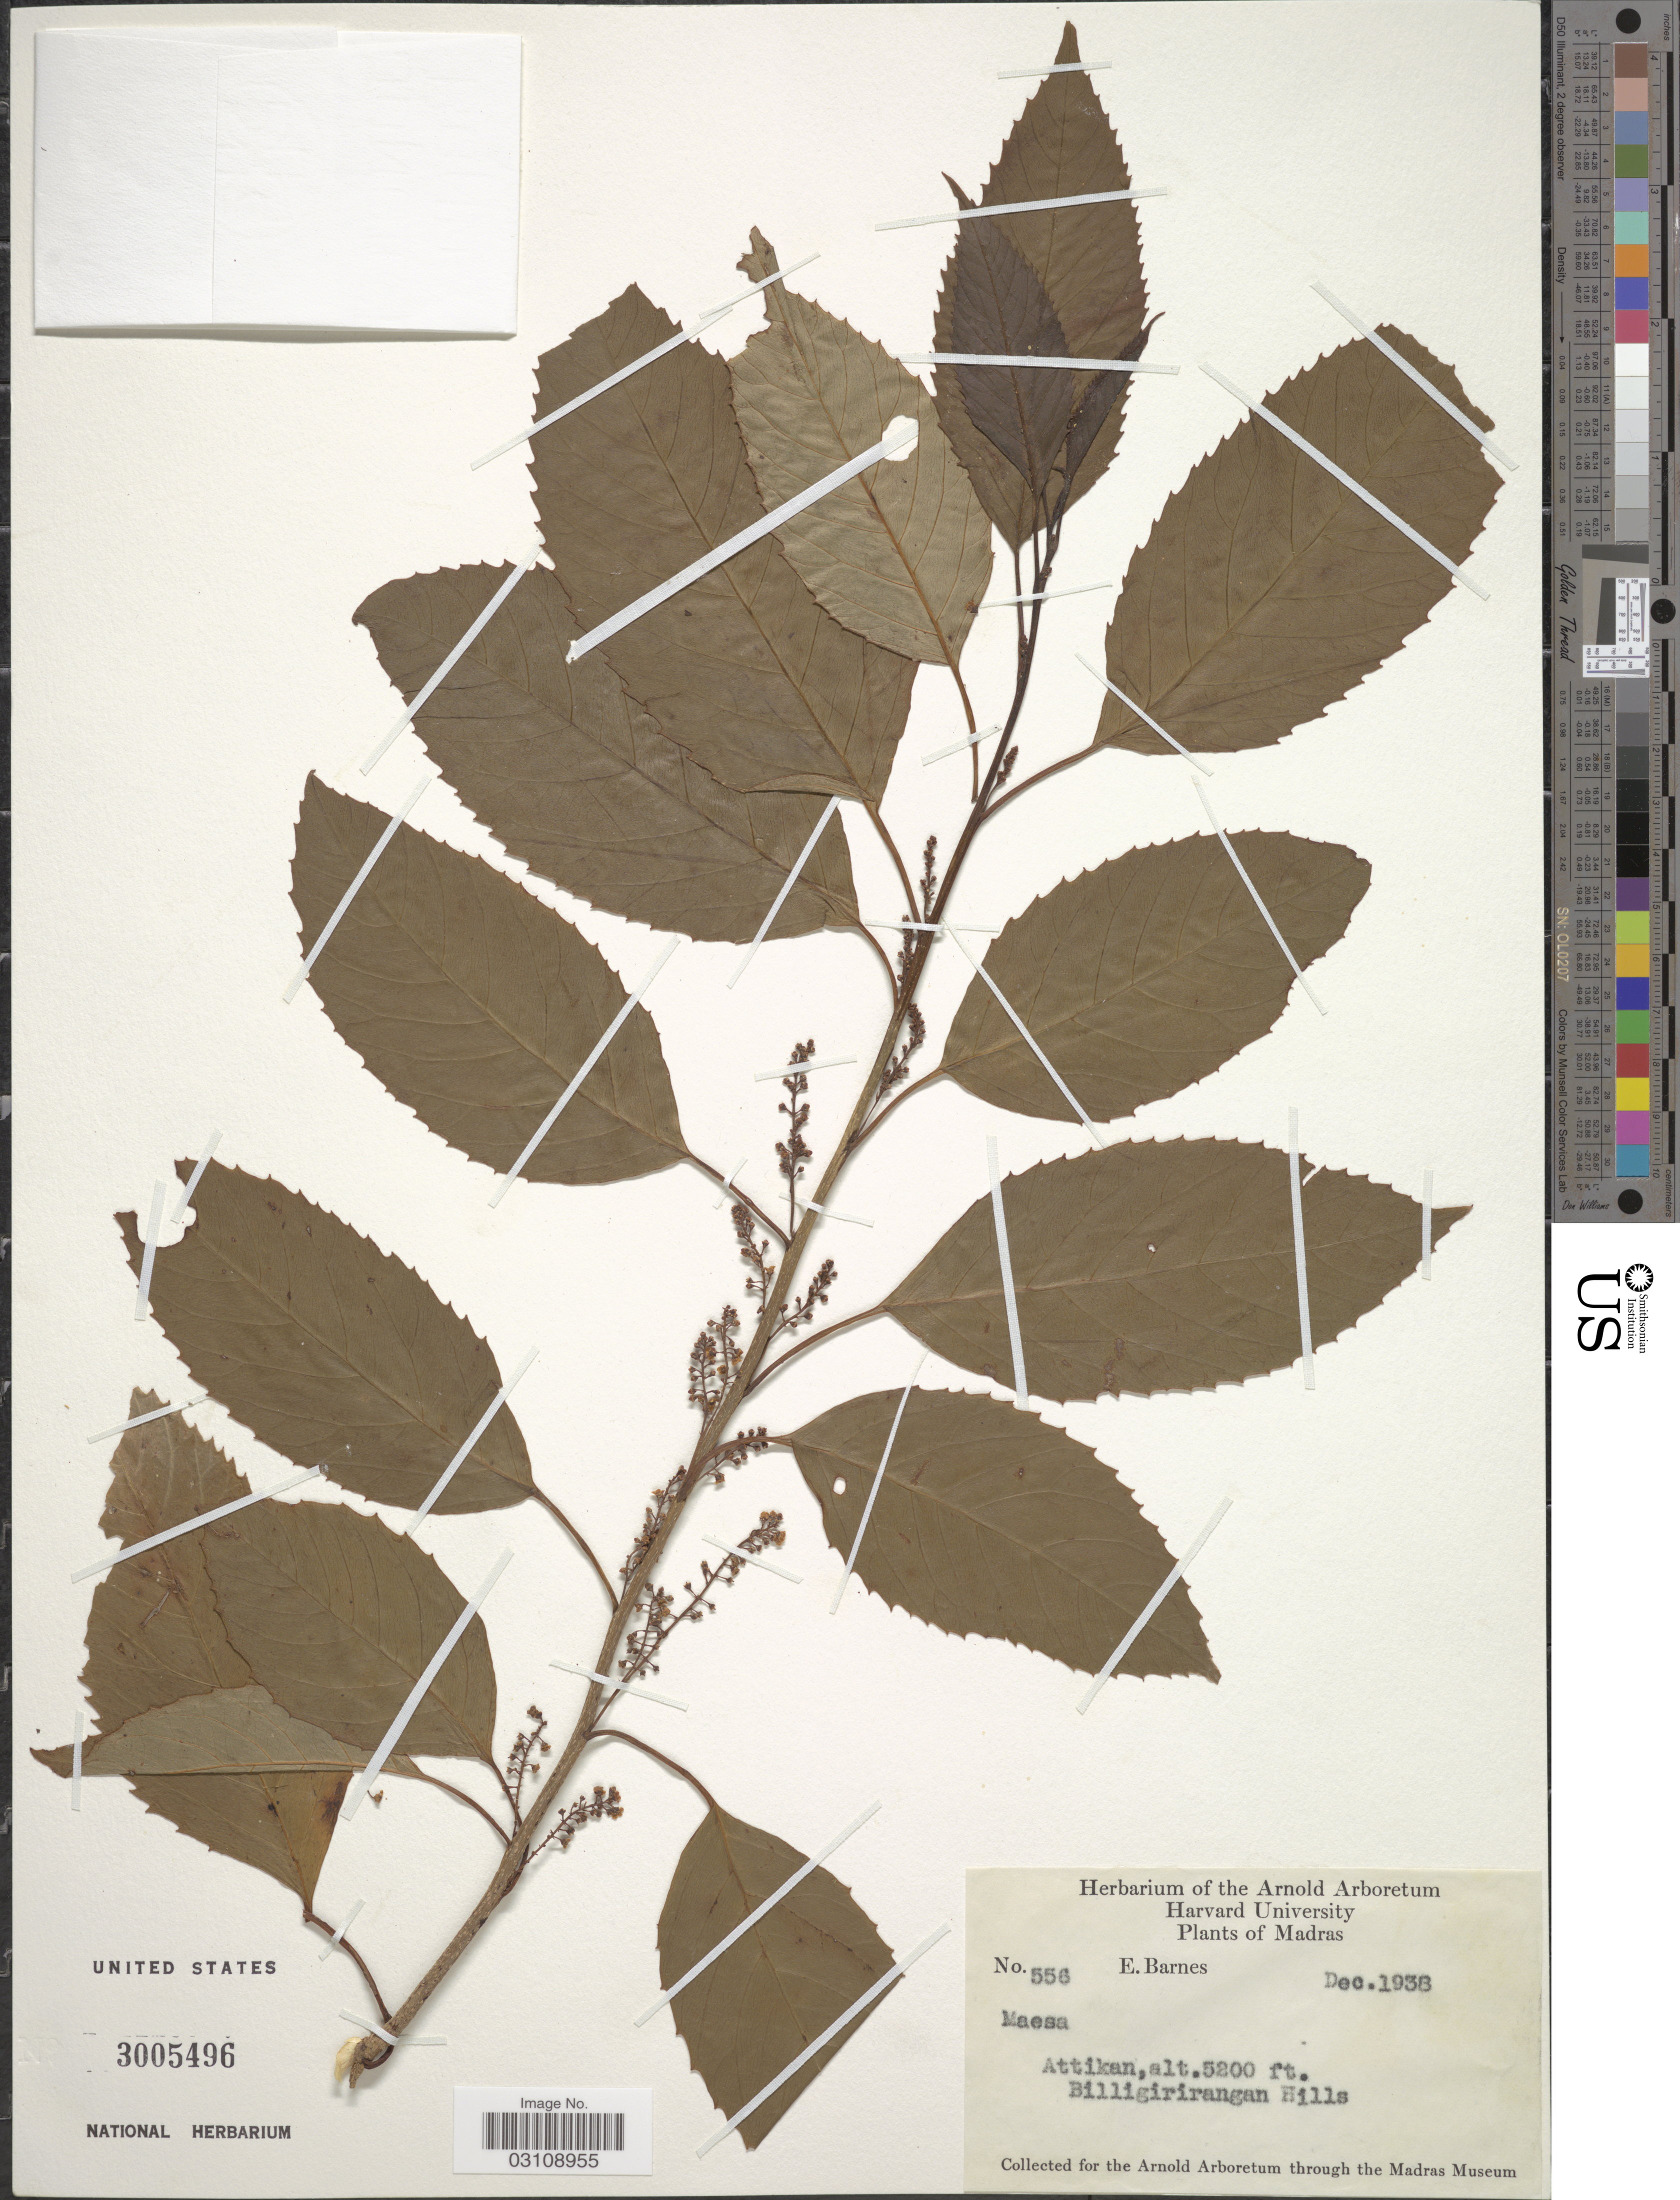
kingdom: Plantae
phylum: Tracheophyta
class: Magnoliopsida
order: Ericales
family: Primulaceae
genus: Maesa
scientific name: Maesa tenera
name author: Mez in Engl.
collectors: E. Barnes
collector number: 556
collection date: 1938-12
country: India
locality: Madras. Billigirirangan Hills.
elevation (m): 1585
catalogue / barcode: US 3005496